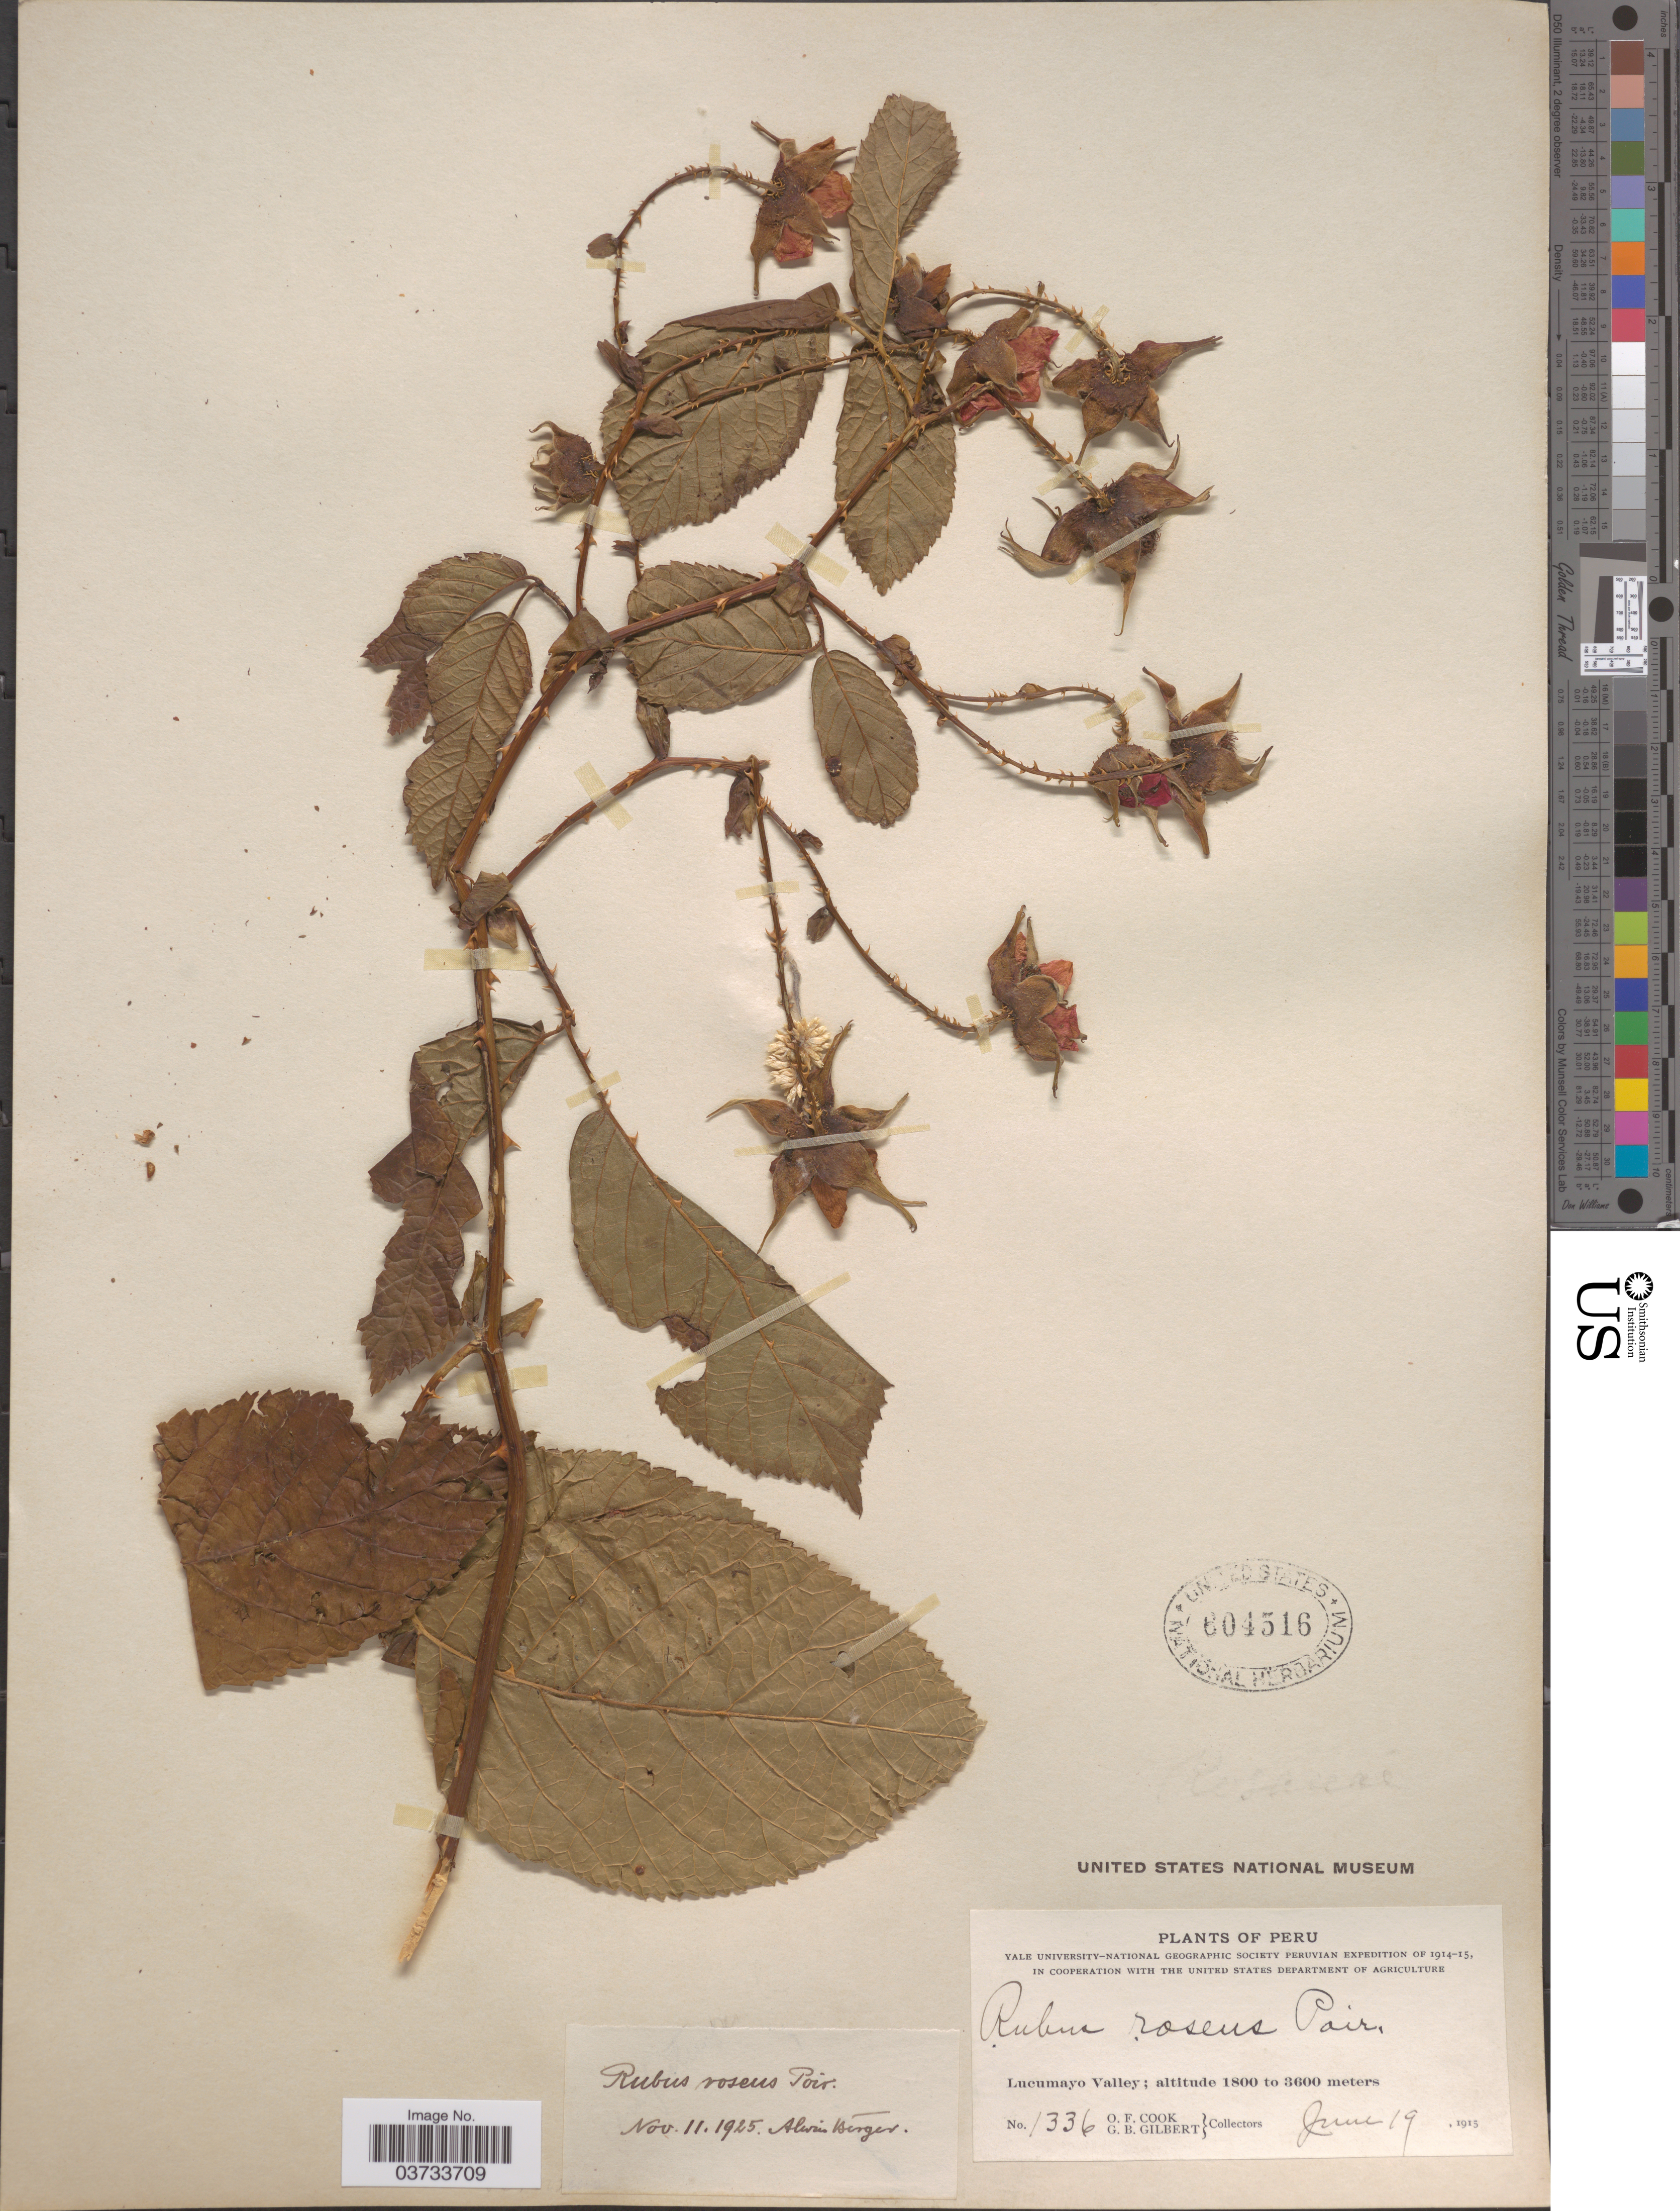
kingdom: Plantae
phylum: Tracheophyta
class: Magnoliopsida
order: Rosales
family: Rosaceae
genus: Rubus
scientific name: Rubus roseus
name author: Poir.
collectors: O. F. Cook & G. B. Gilbert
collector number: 1336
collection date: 1915-06-19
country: Peru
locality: Lucumayo Valley.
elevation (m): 1800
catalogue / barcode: US 604516